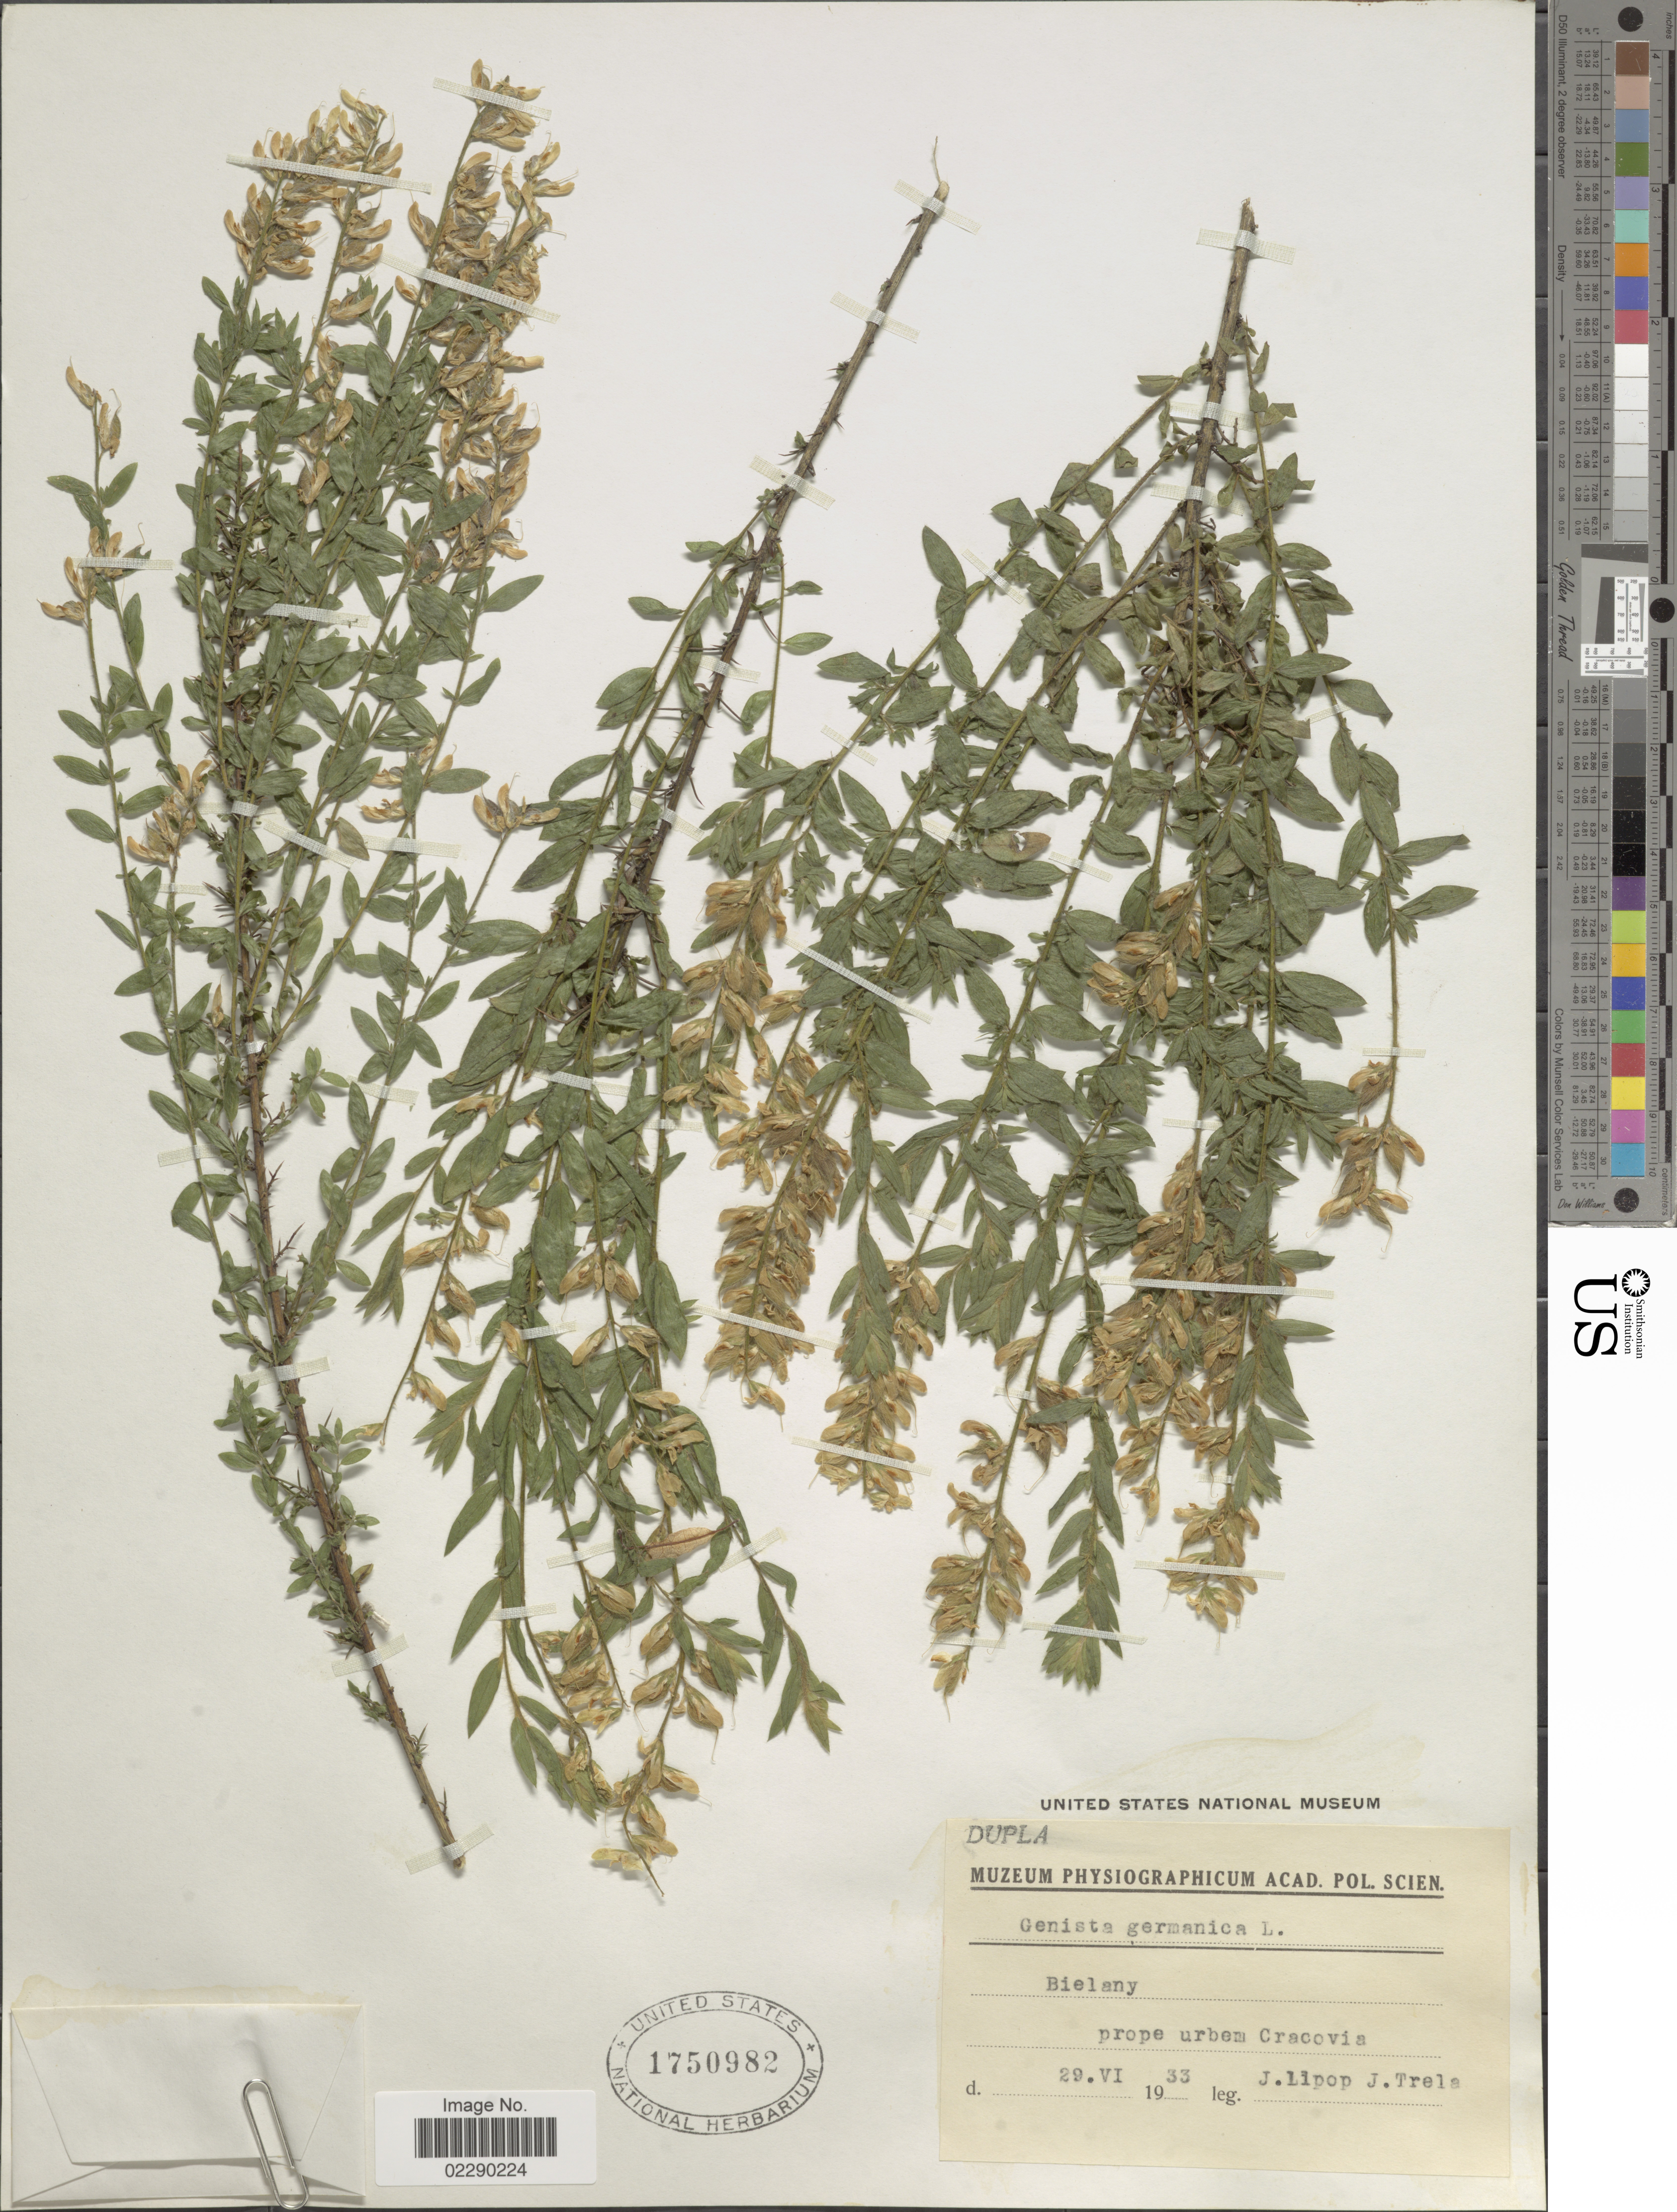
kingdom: Plantae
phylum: Tracheophyta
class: Magnoliopsida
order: Fabales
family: Fabaceae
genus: Genista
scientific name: Genista germanica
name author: L.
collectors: J. Lipop & J. Trela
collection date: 1933-06-29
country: Poland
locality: Bielany, prope urbem Cracovia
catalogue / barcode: US 1750982